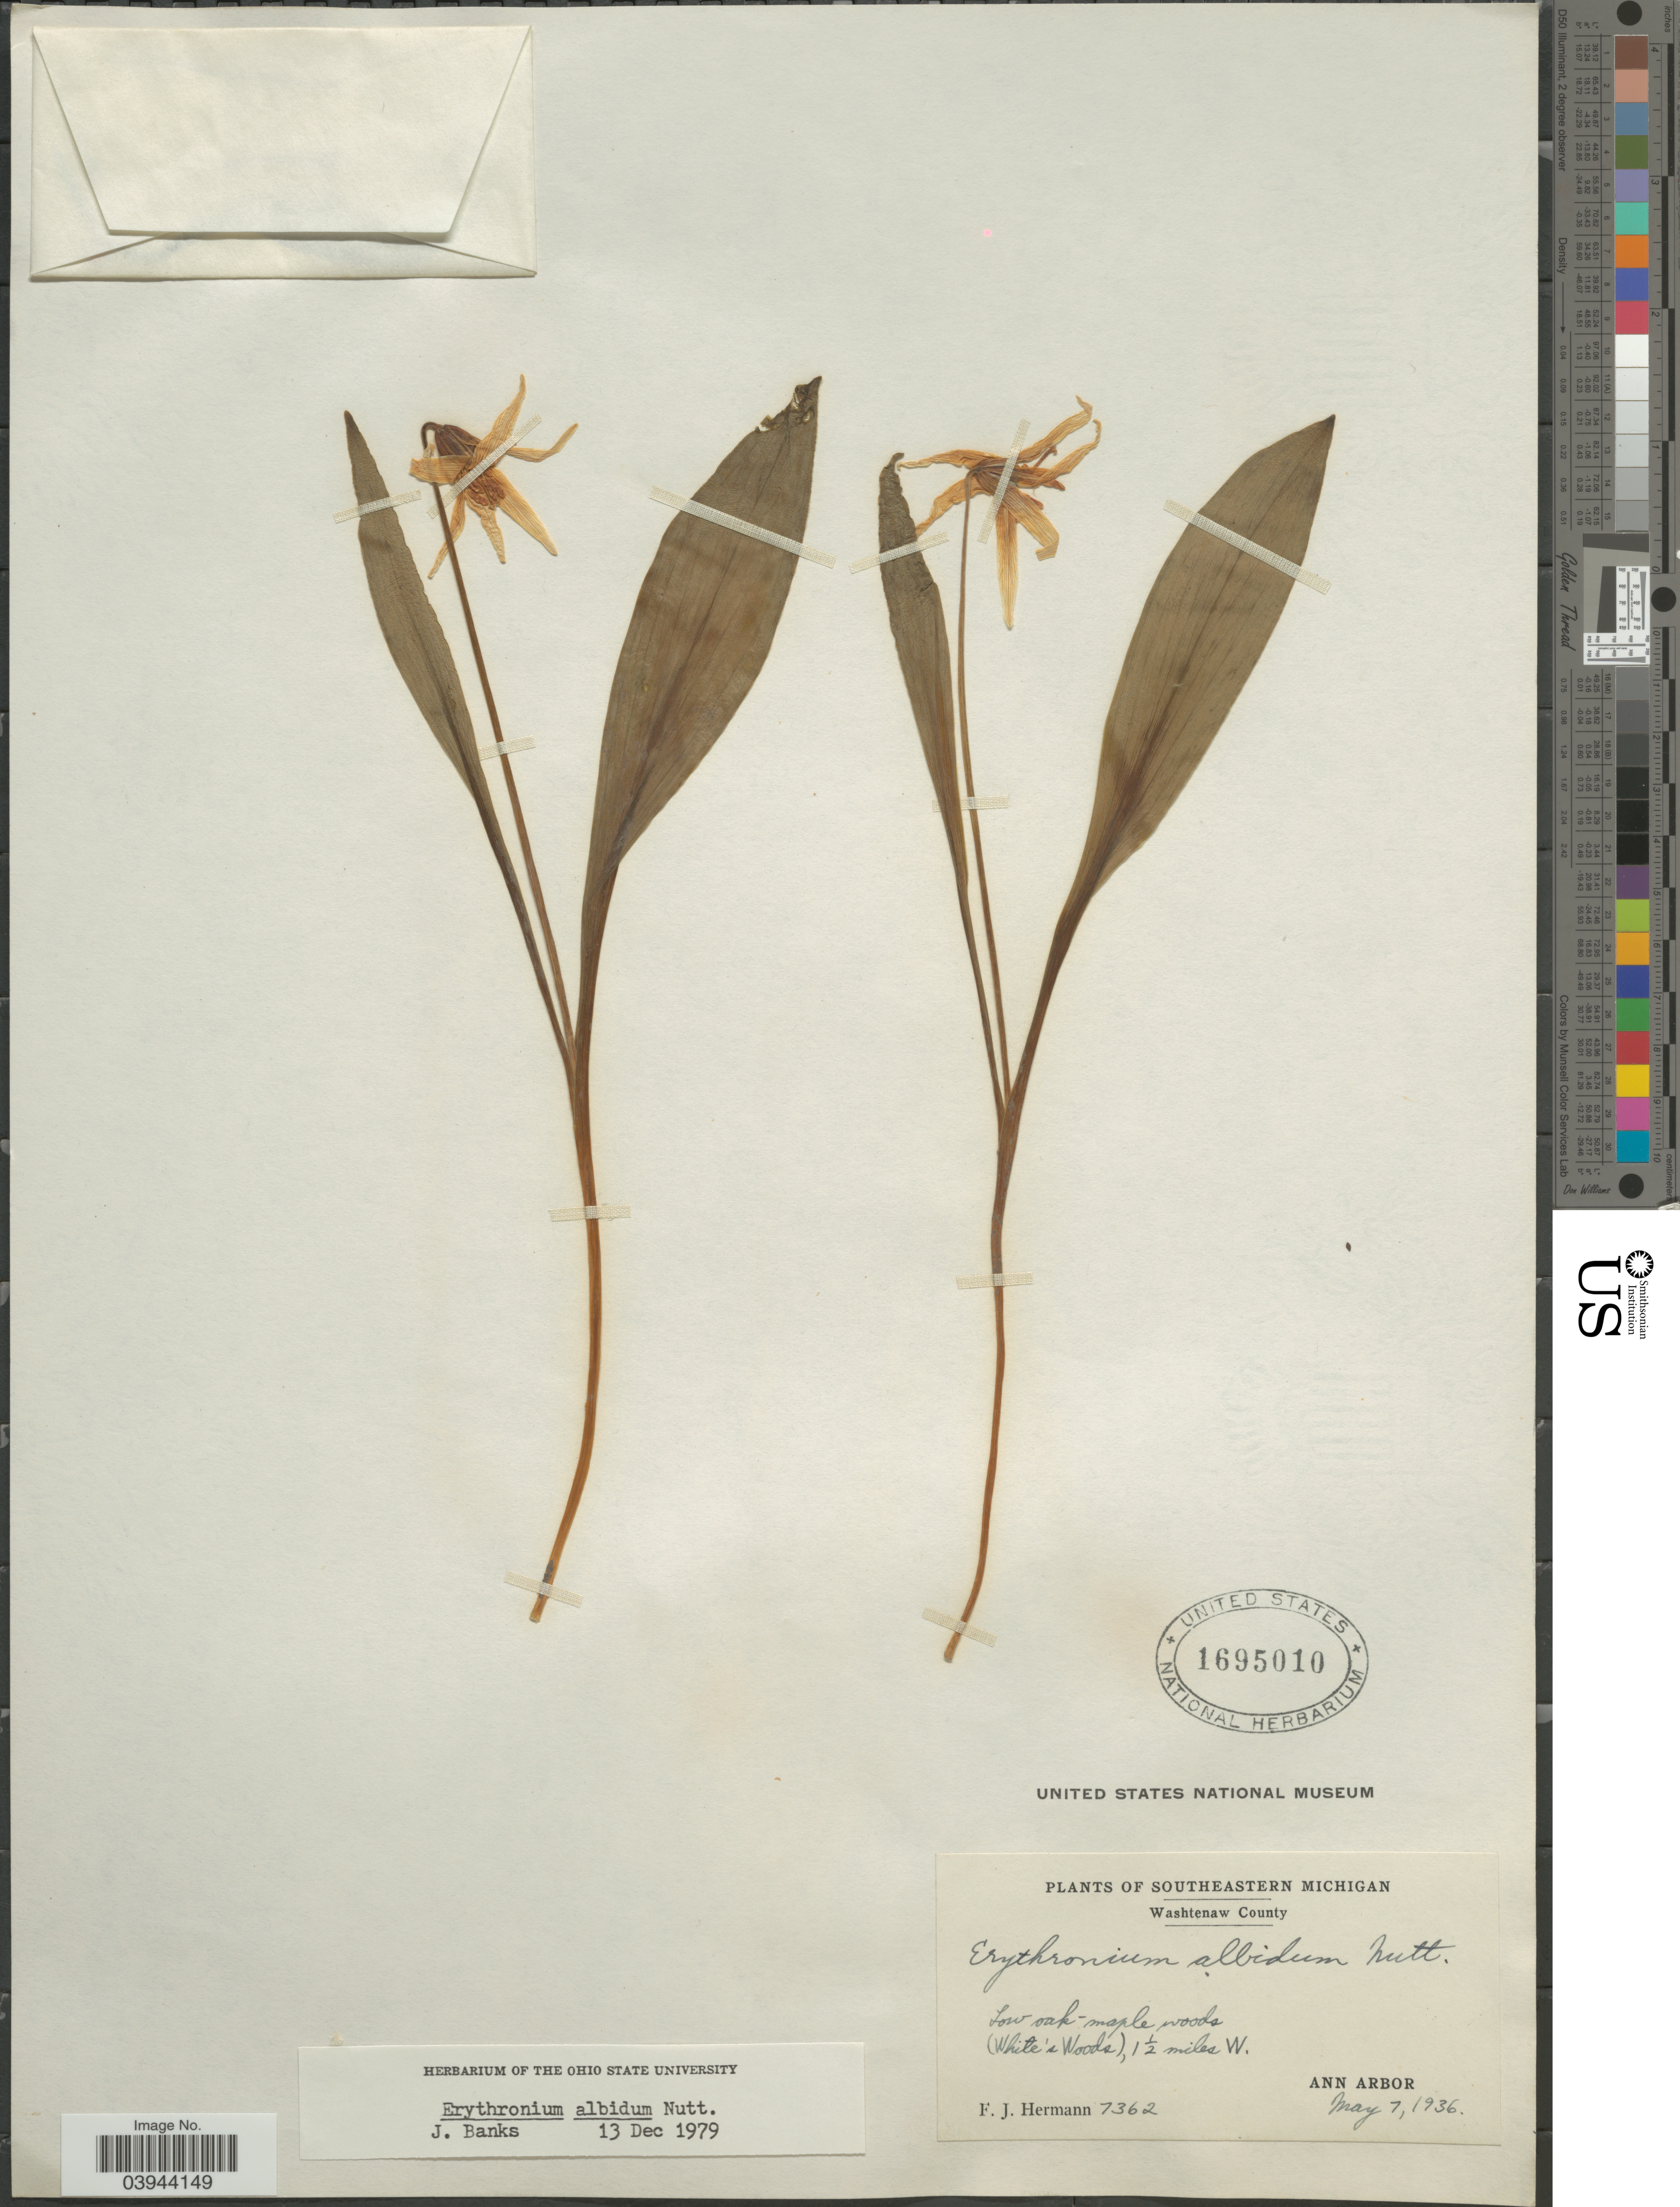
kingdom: Plantae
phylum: Tracheophyta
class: Liliopsida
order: Liliales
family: Liliaceae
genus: Erythronium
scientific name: Erythronium albidum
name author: Nutt.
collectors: F. J. Hermann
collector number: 73625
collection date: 1936-05-07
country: United States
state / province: Michigan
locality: Southeastern Michigan. Washtenaw County. (White's Woods), 1½ miles W. Ann Arbor.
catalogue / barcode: US 1695010